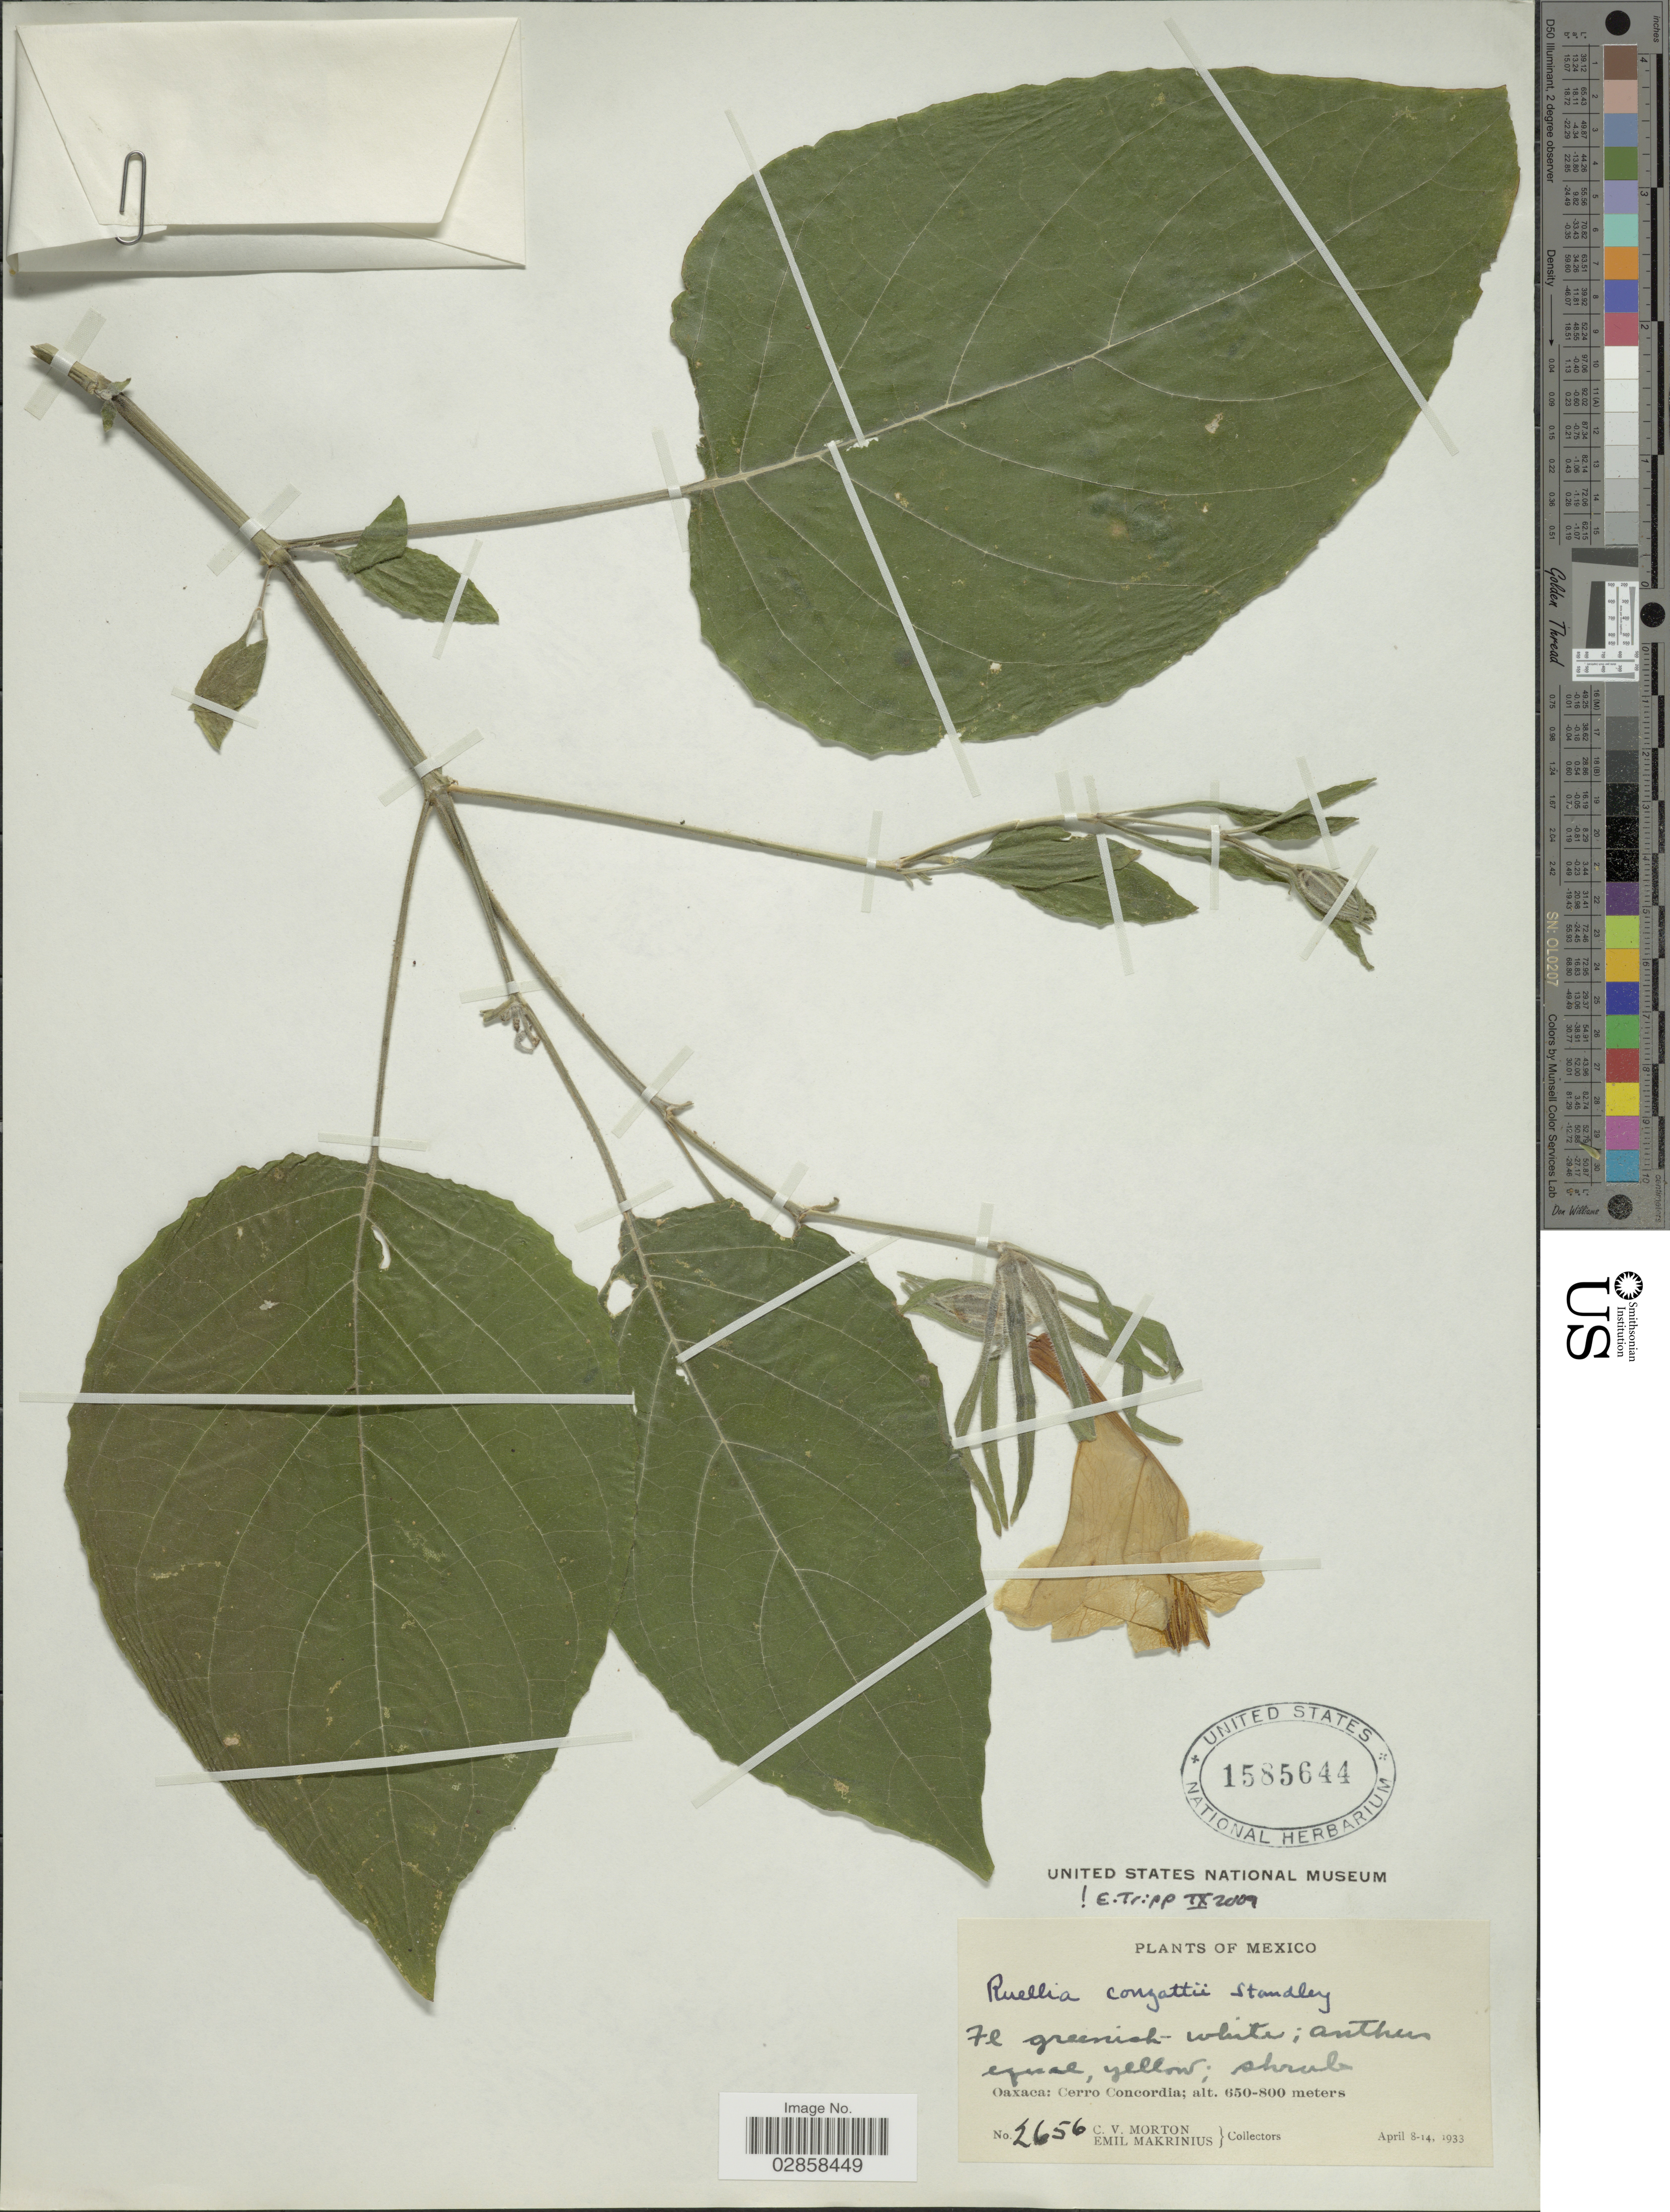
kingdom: Plantae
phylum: Tracheophyta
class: Magnoliopsida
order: Lamiales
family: Acanthaceae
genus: Ruellia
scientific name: Ruellia conzattii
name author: Standl.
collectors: C. V. Morton & E. Makrinius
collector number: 2656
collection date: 1933-04-08/1933-04-14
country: Mexico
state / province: Oaxaca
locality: Cerro Concordia.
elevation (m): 650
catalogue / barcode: US 1585644